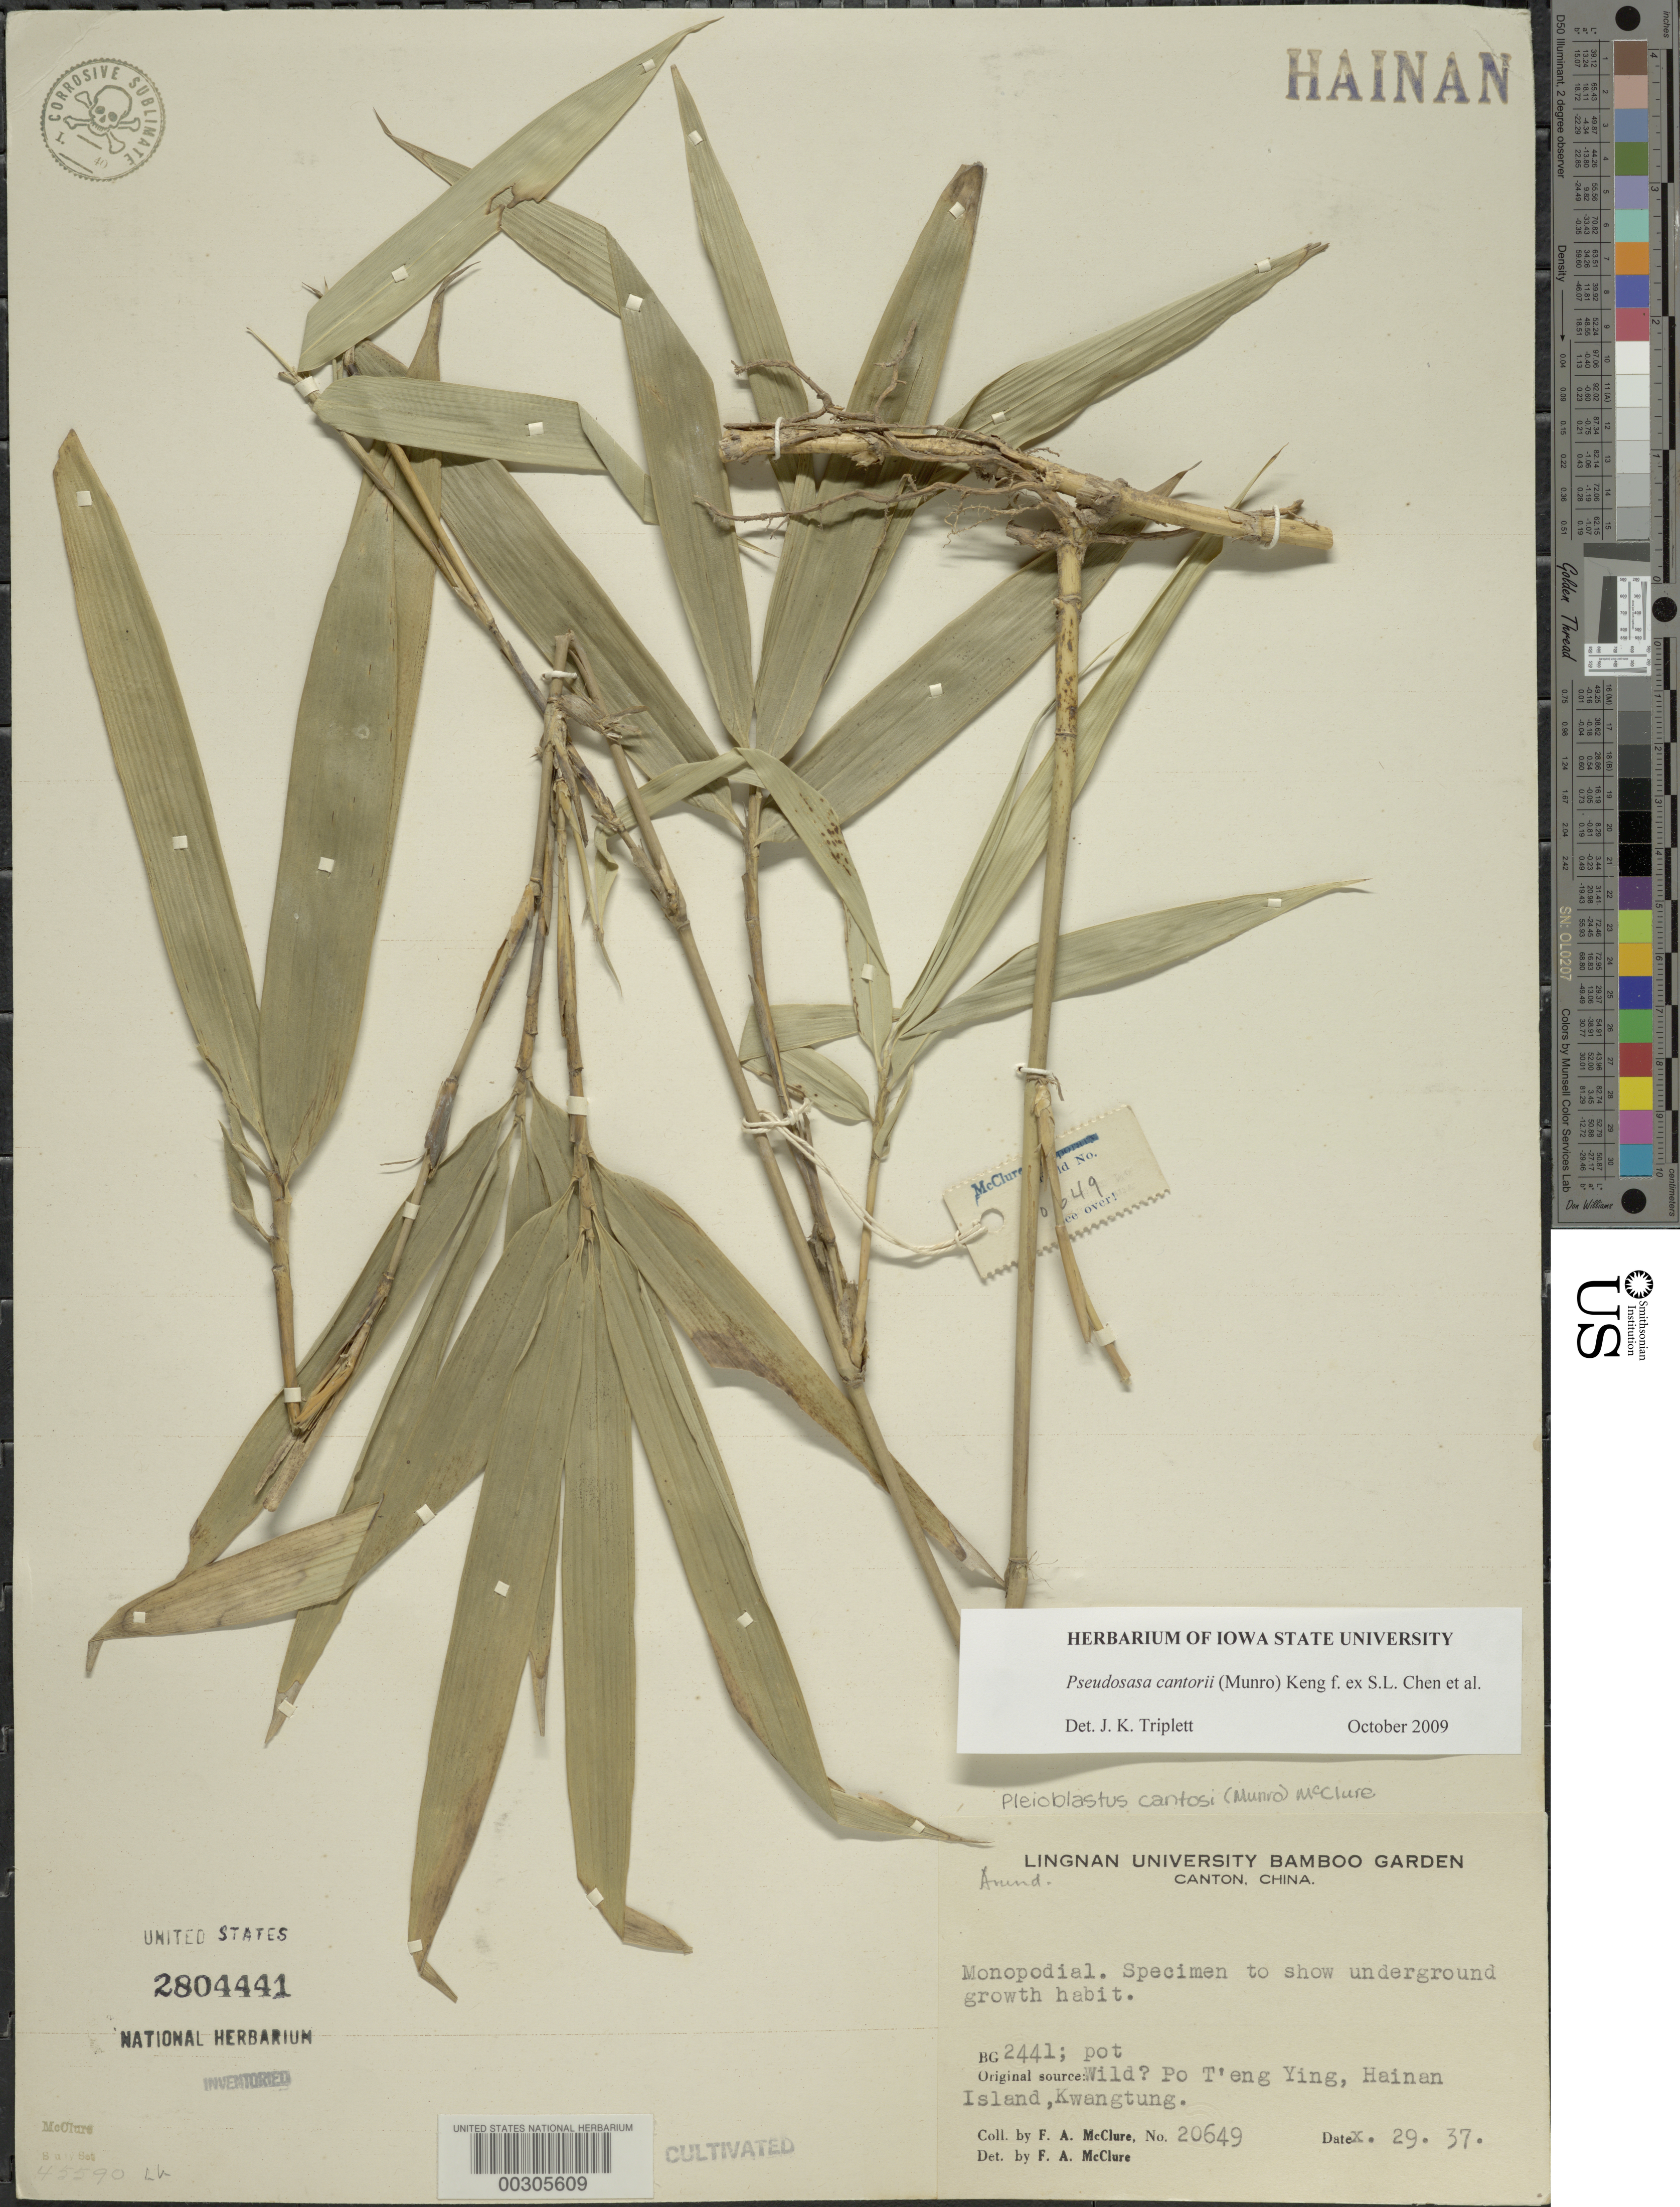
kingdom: Plantae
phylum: Tracheophyta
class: Liliopsida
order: Poales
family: Poaceae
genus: Pseudosasa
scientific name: Pseudosasa cantorii (Munro) Keng f. ex S.L. Chen et al.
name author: (Munro) Keng f. ex S.L. Chen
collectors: F. A. McClure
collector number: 20649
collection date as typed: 29 Oct 1937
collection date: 1937-10-29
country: China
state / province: Guangdong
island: Honam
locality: Lingnan univ. bg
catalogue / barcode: US 2804441